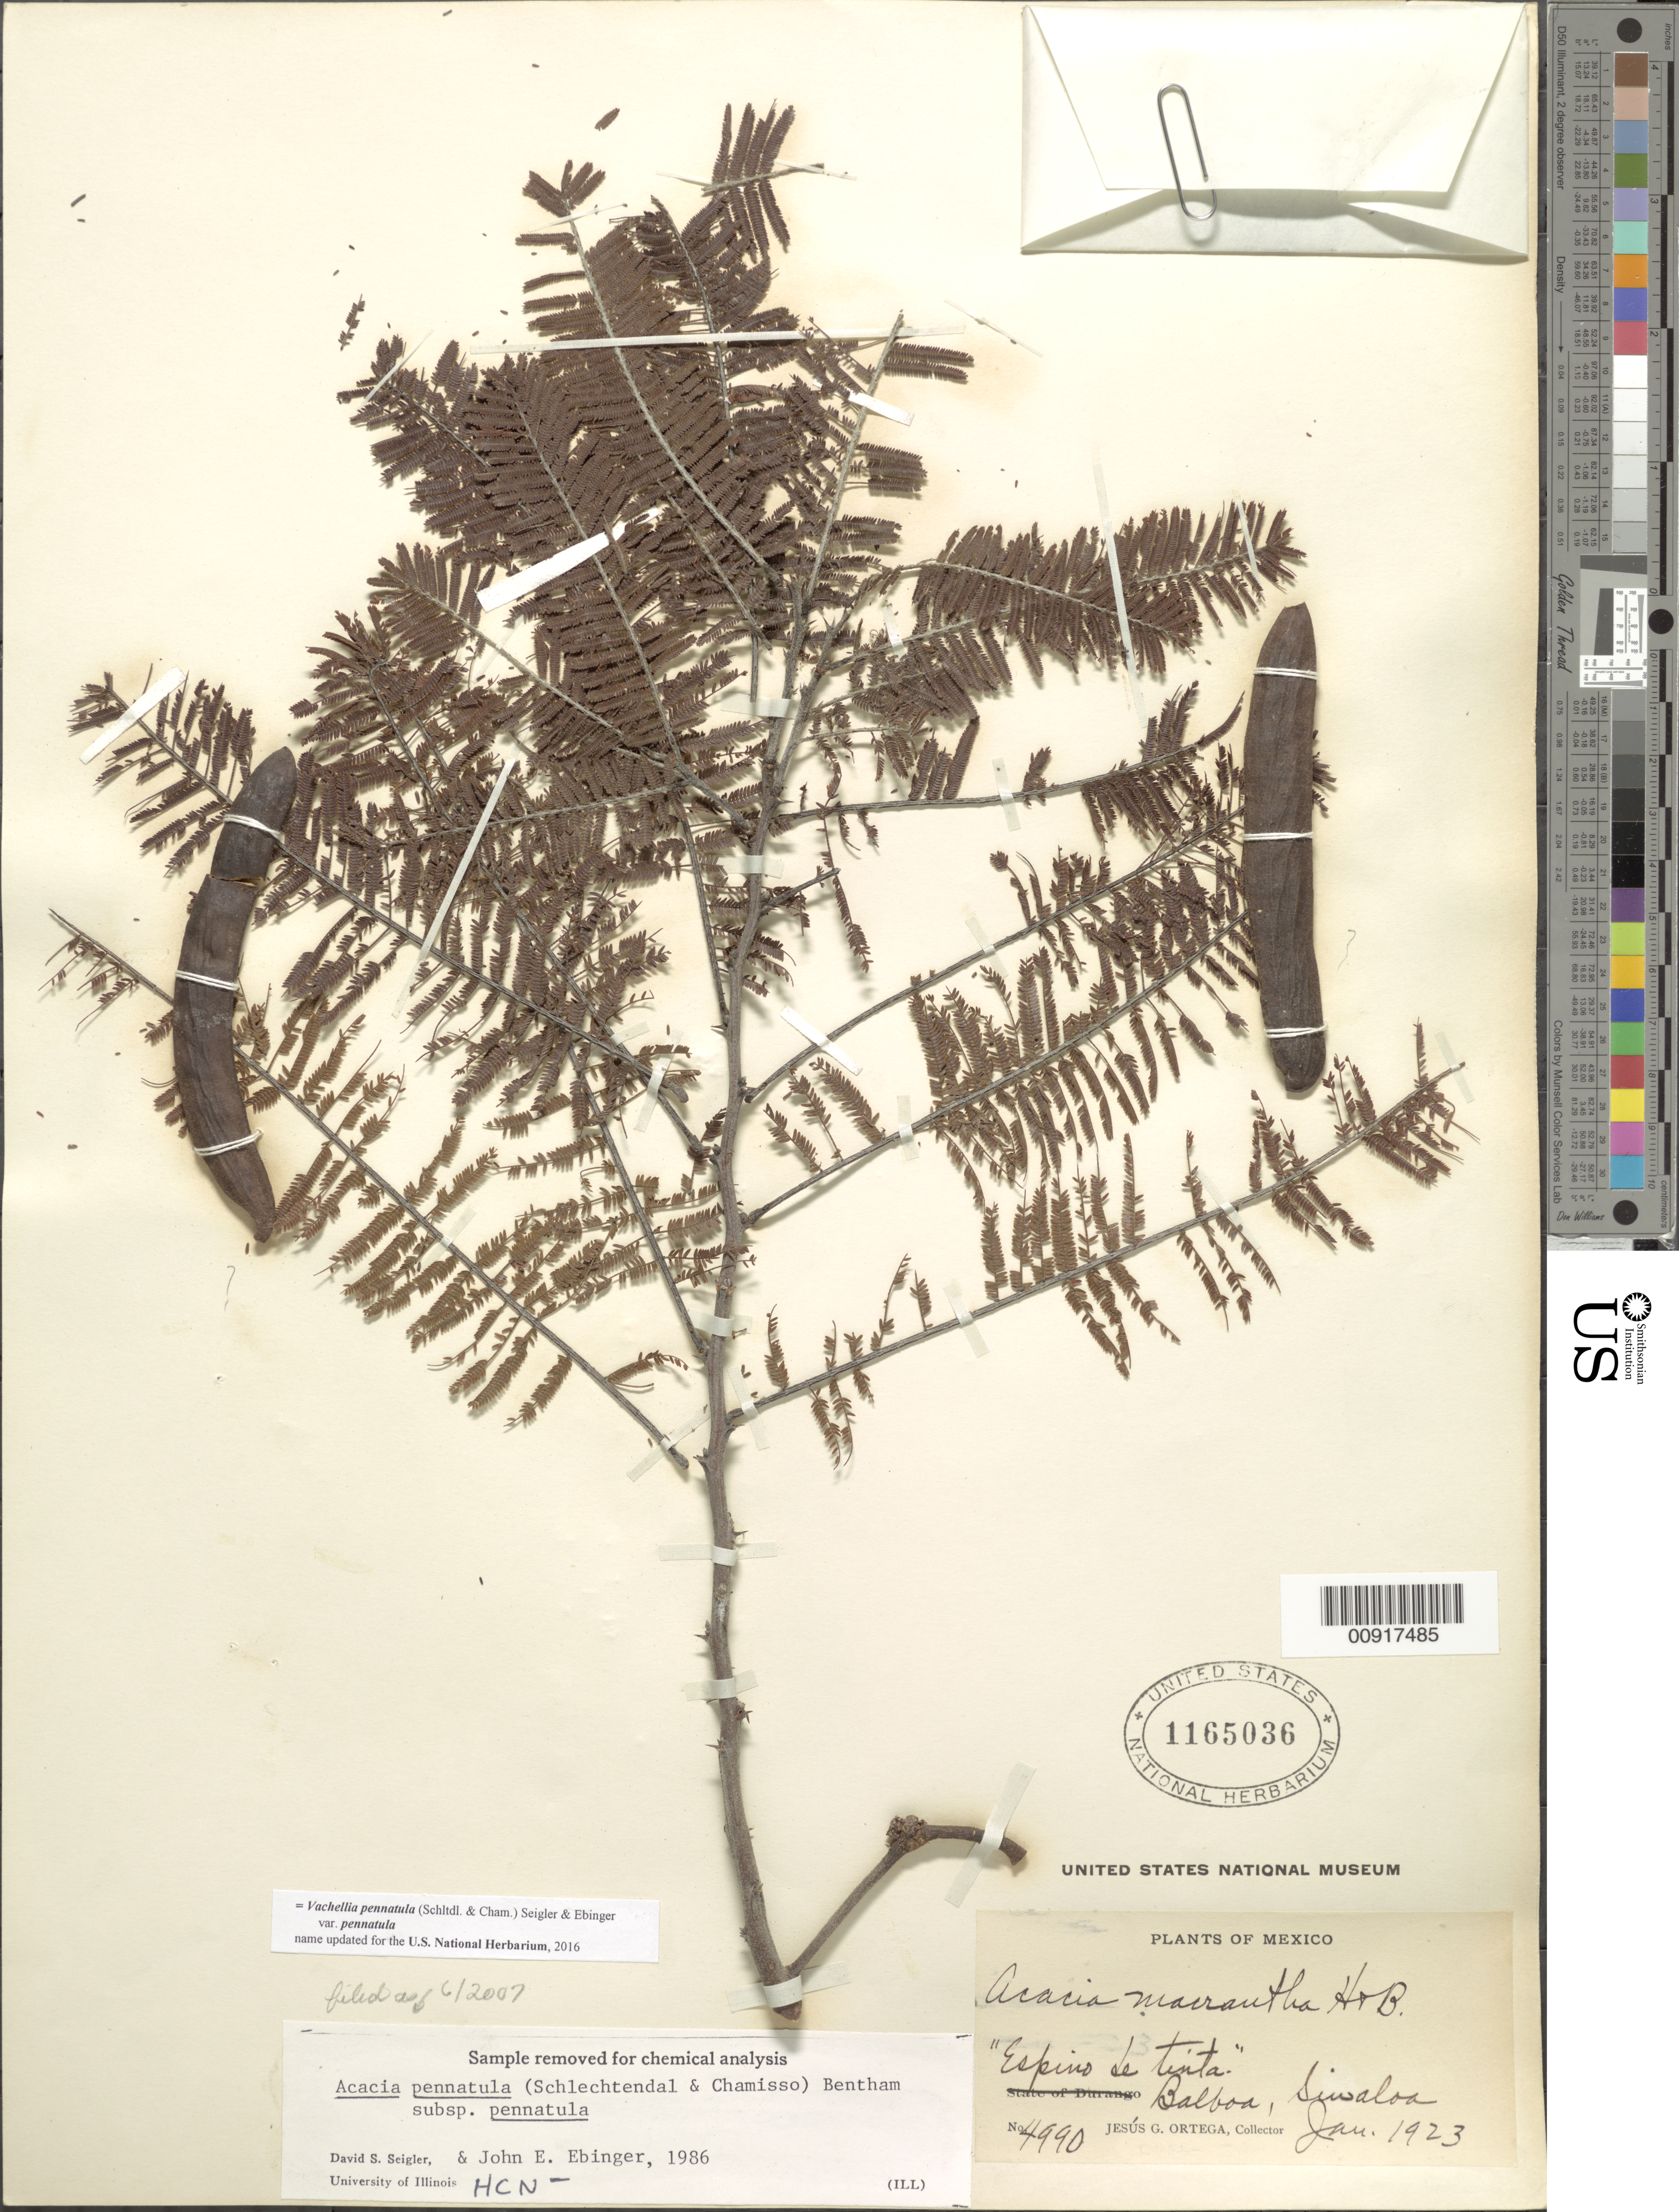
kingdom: Plantae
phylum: Tracheophyta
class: Magnoliopsida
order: Fabales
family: Fabaceae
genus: Vachellia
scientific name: Vachellia pennatula var. pennatula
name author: (Schltdl. & Cham.) Seigler & Ebinger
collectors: J. Ortega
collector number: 4990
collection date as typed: Jan 1923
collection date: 1923-01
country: Mexico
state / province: Sinaloa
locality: Balboa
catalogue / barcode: US 1165036